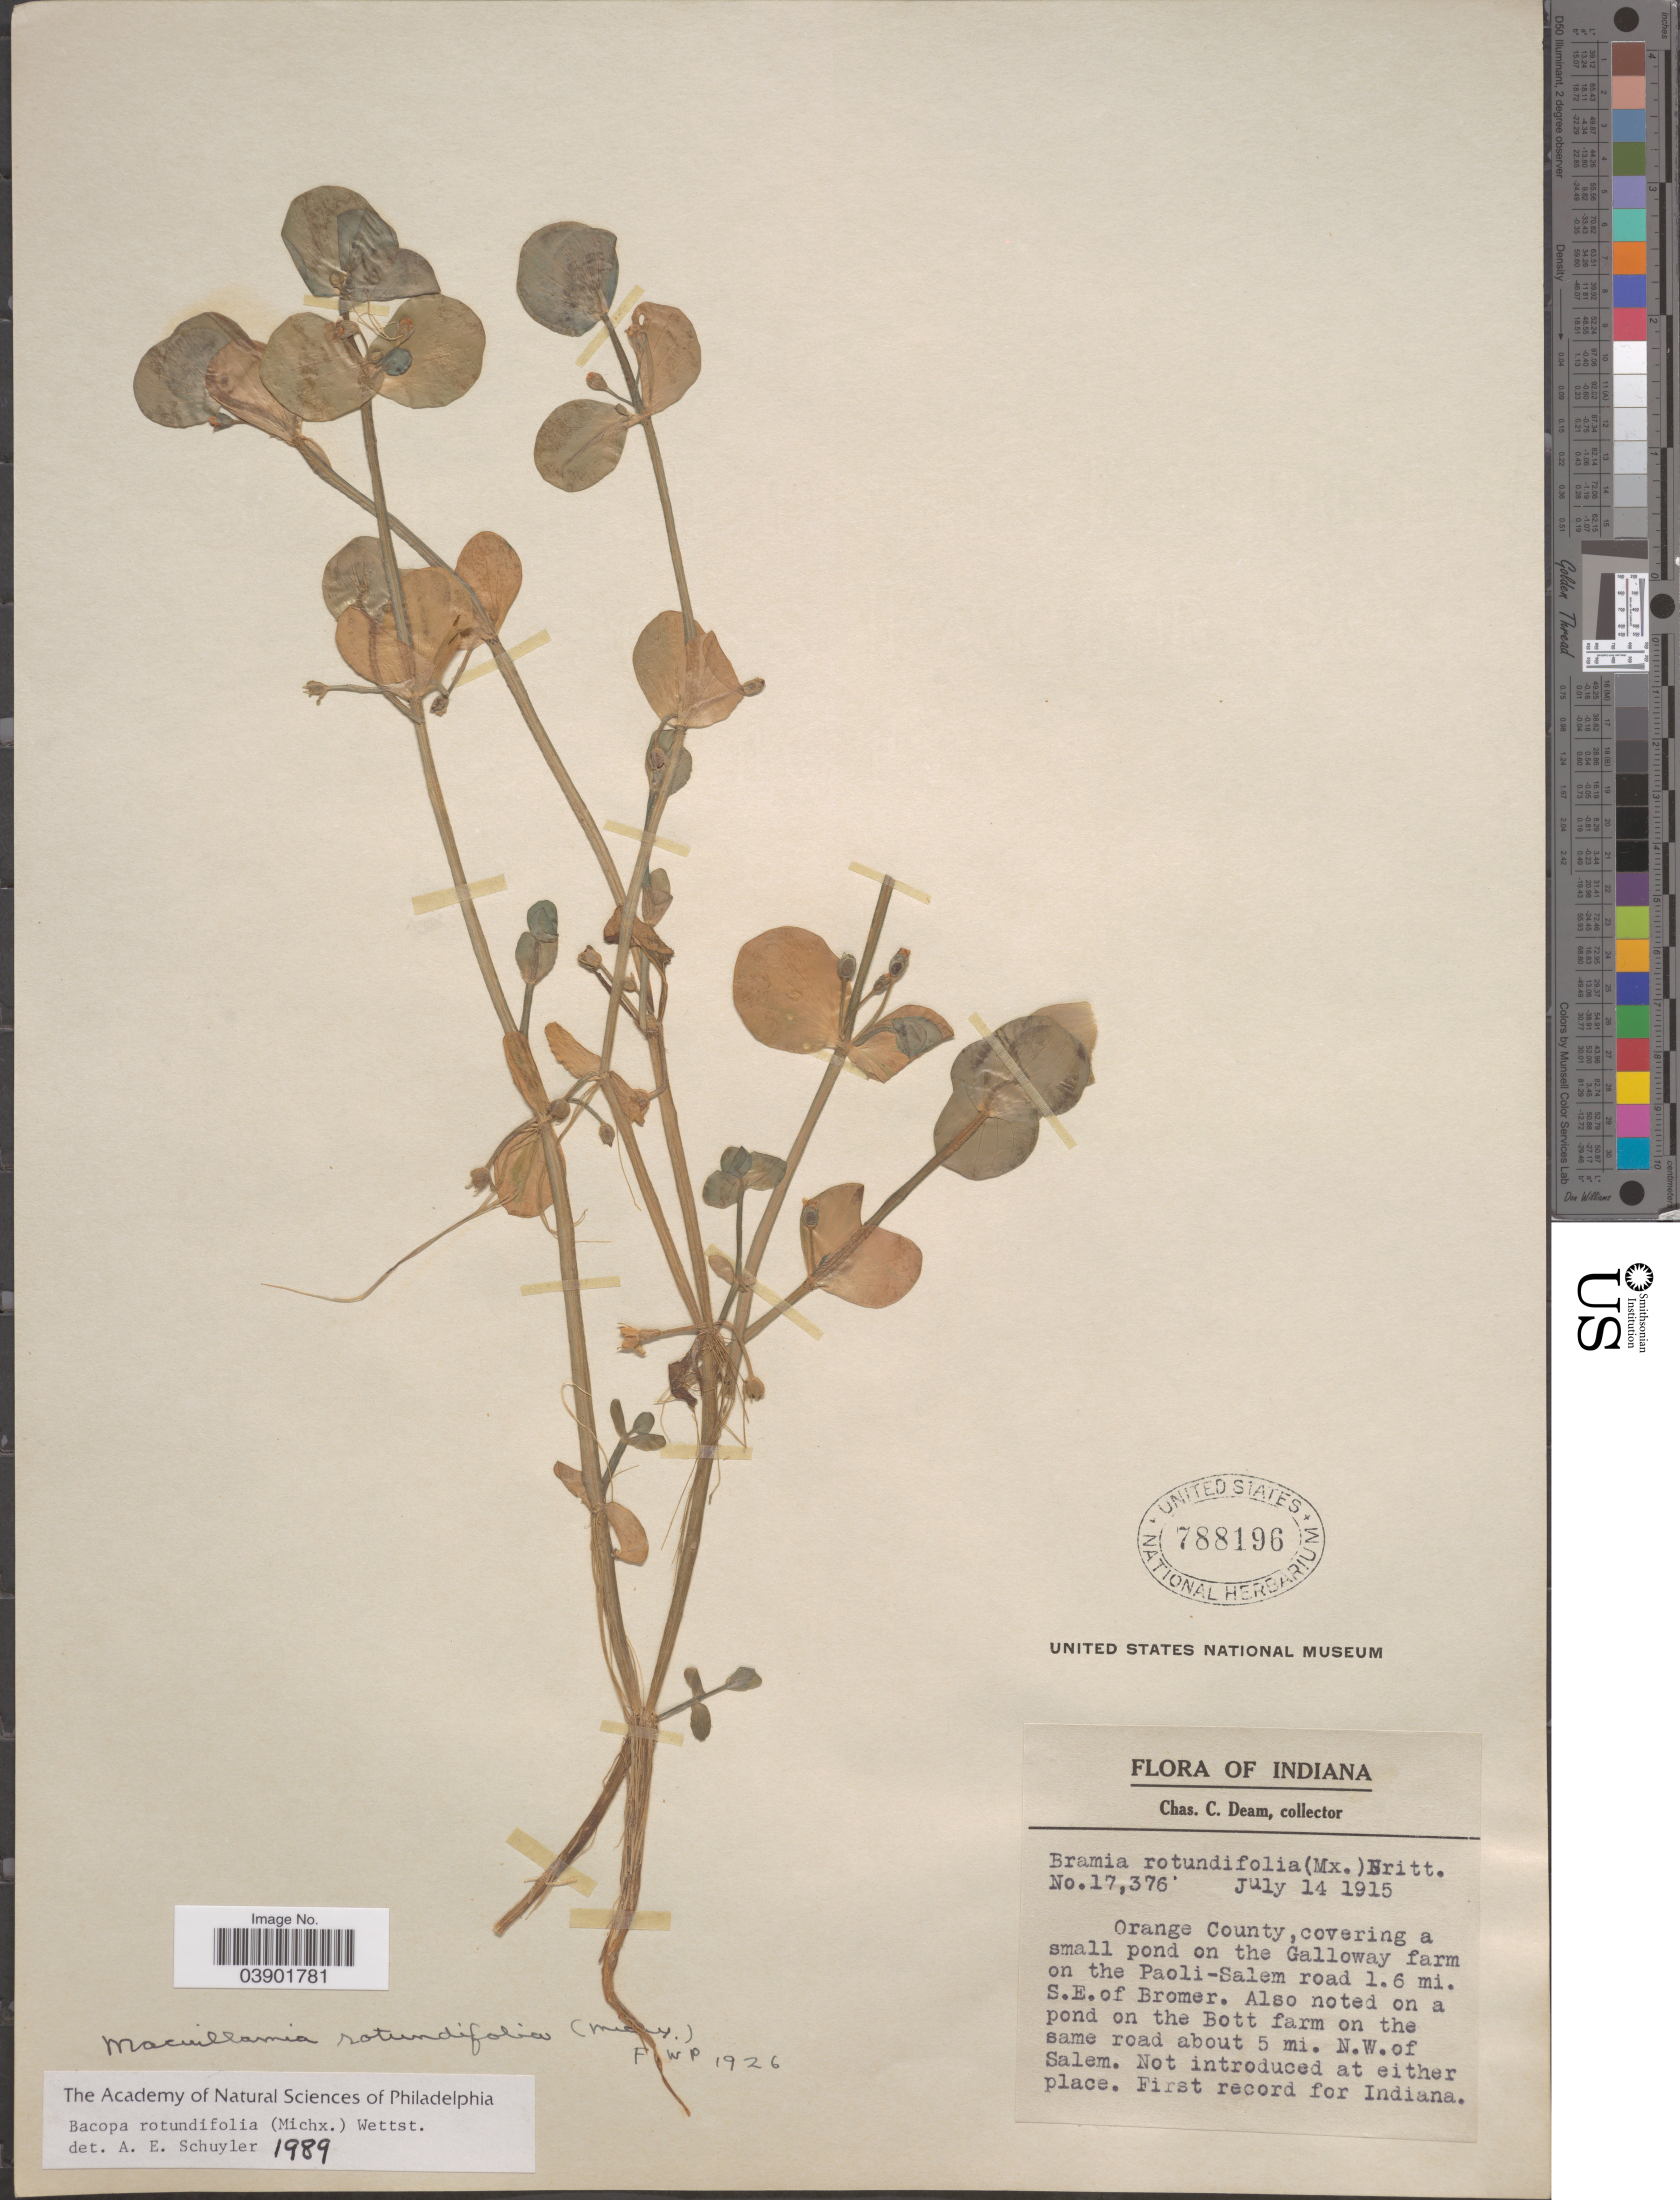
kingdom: Plantae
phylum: Tracheophyta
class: Magnoliopsida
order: Lamiales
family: Plantaginaceae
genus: Bacopa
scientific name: Bacopa rotundifolia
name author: (Michx.) Wettst.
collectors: C. C. Deam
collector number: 17376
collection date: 1915-07-14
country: United States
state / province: Indiana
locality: Orange County, covering a small pond on the Galloway farm on the Paoli-Salem road 1.6 mi. S.E. of Bromer. Also noted on a pond on the Bott farm on the same road about 5 mi. N.W. of Salem.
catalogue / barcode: US 788196